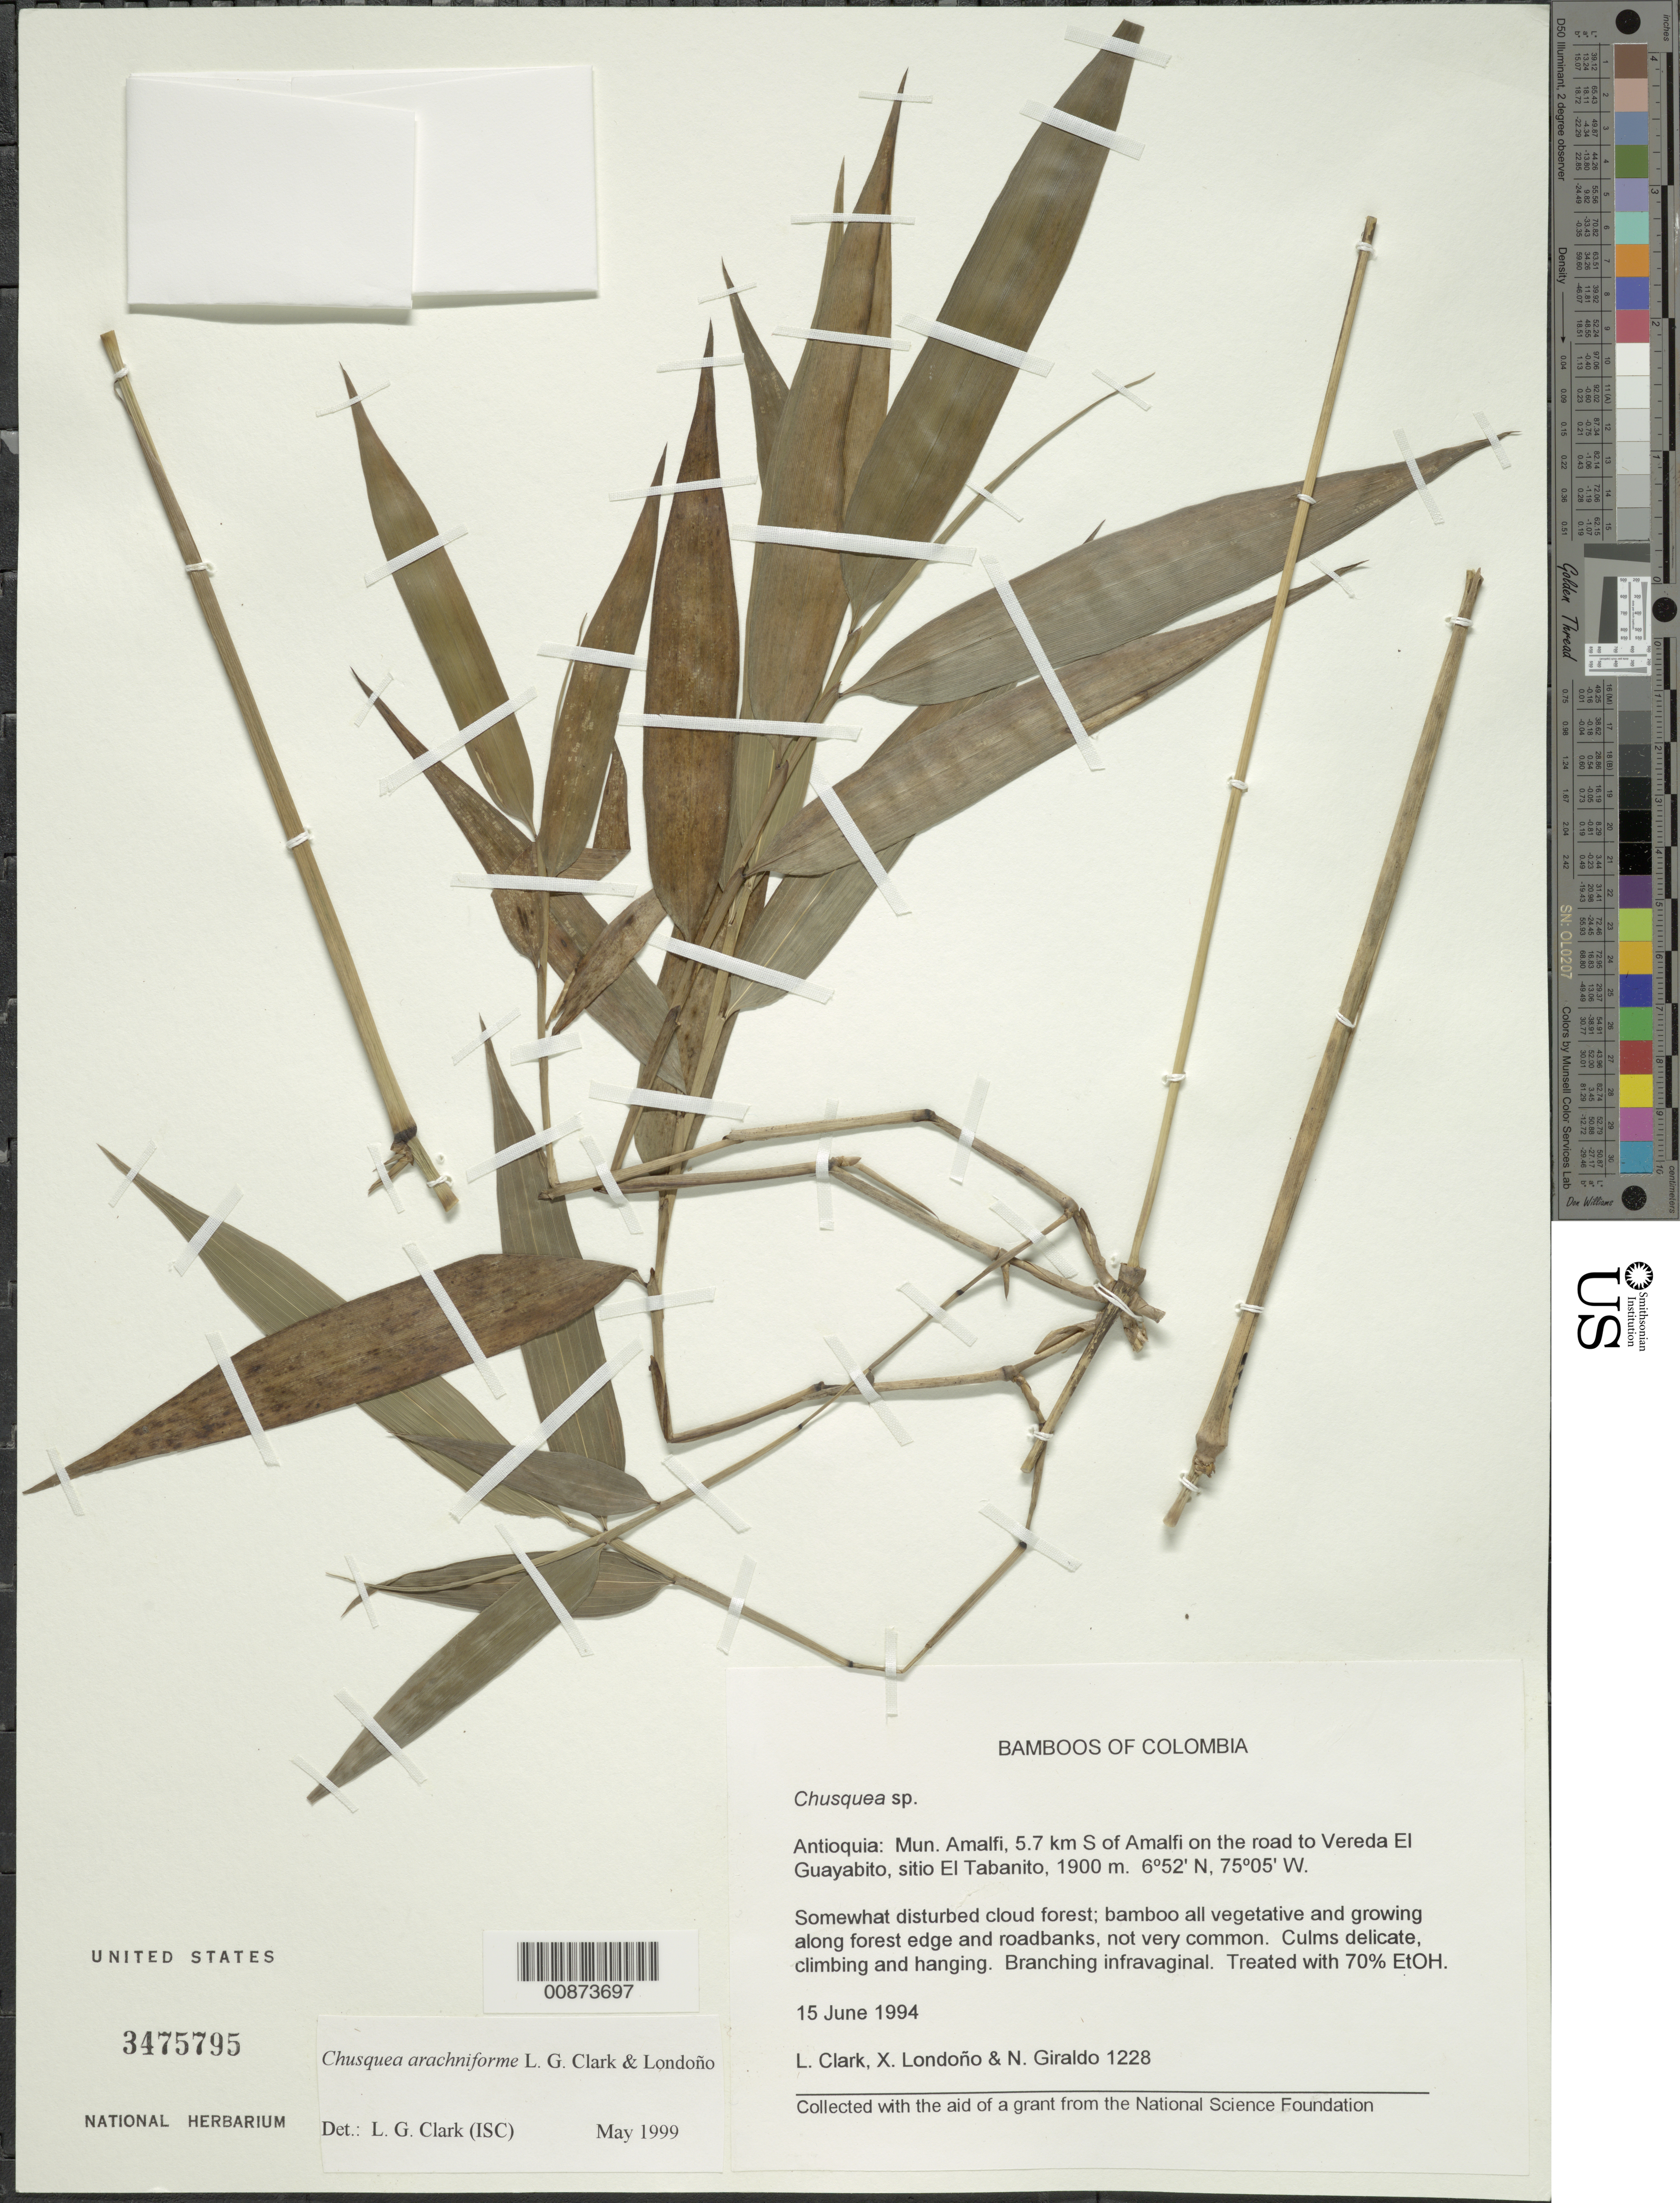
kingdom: Plantae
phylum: Tracheophyta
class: Liliopsida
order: Poales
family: Poaceae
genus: Chusquea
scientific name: Chusquea arachniformis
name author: L.G. Clark & Londoño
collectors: L. G. Clark, X. Londoño & N. Giraldo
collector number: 1228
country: Colombia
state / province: Antioquia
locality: S of Amalfi, road to Vereda El Guayabito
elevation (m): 1900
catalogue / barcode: US 3475795